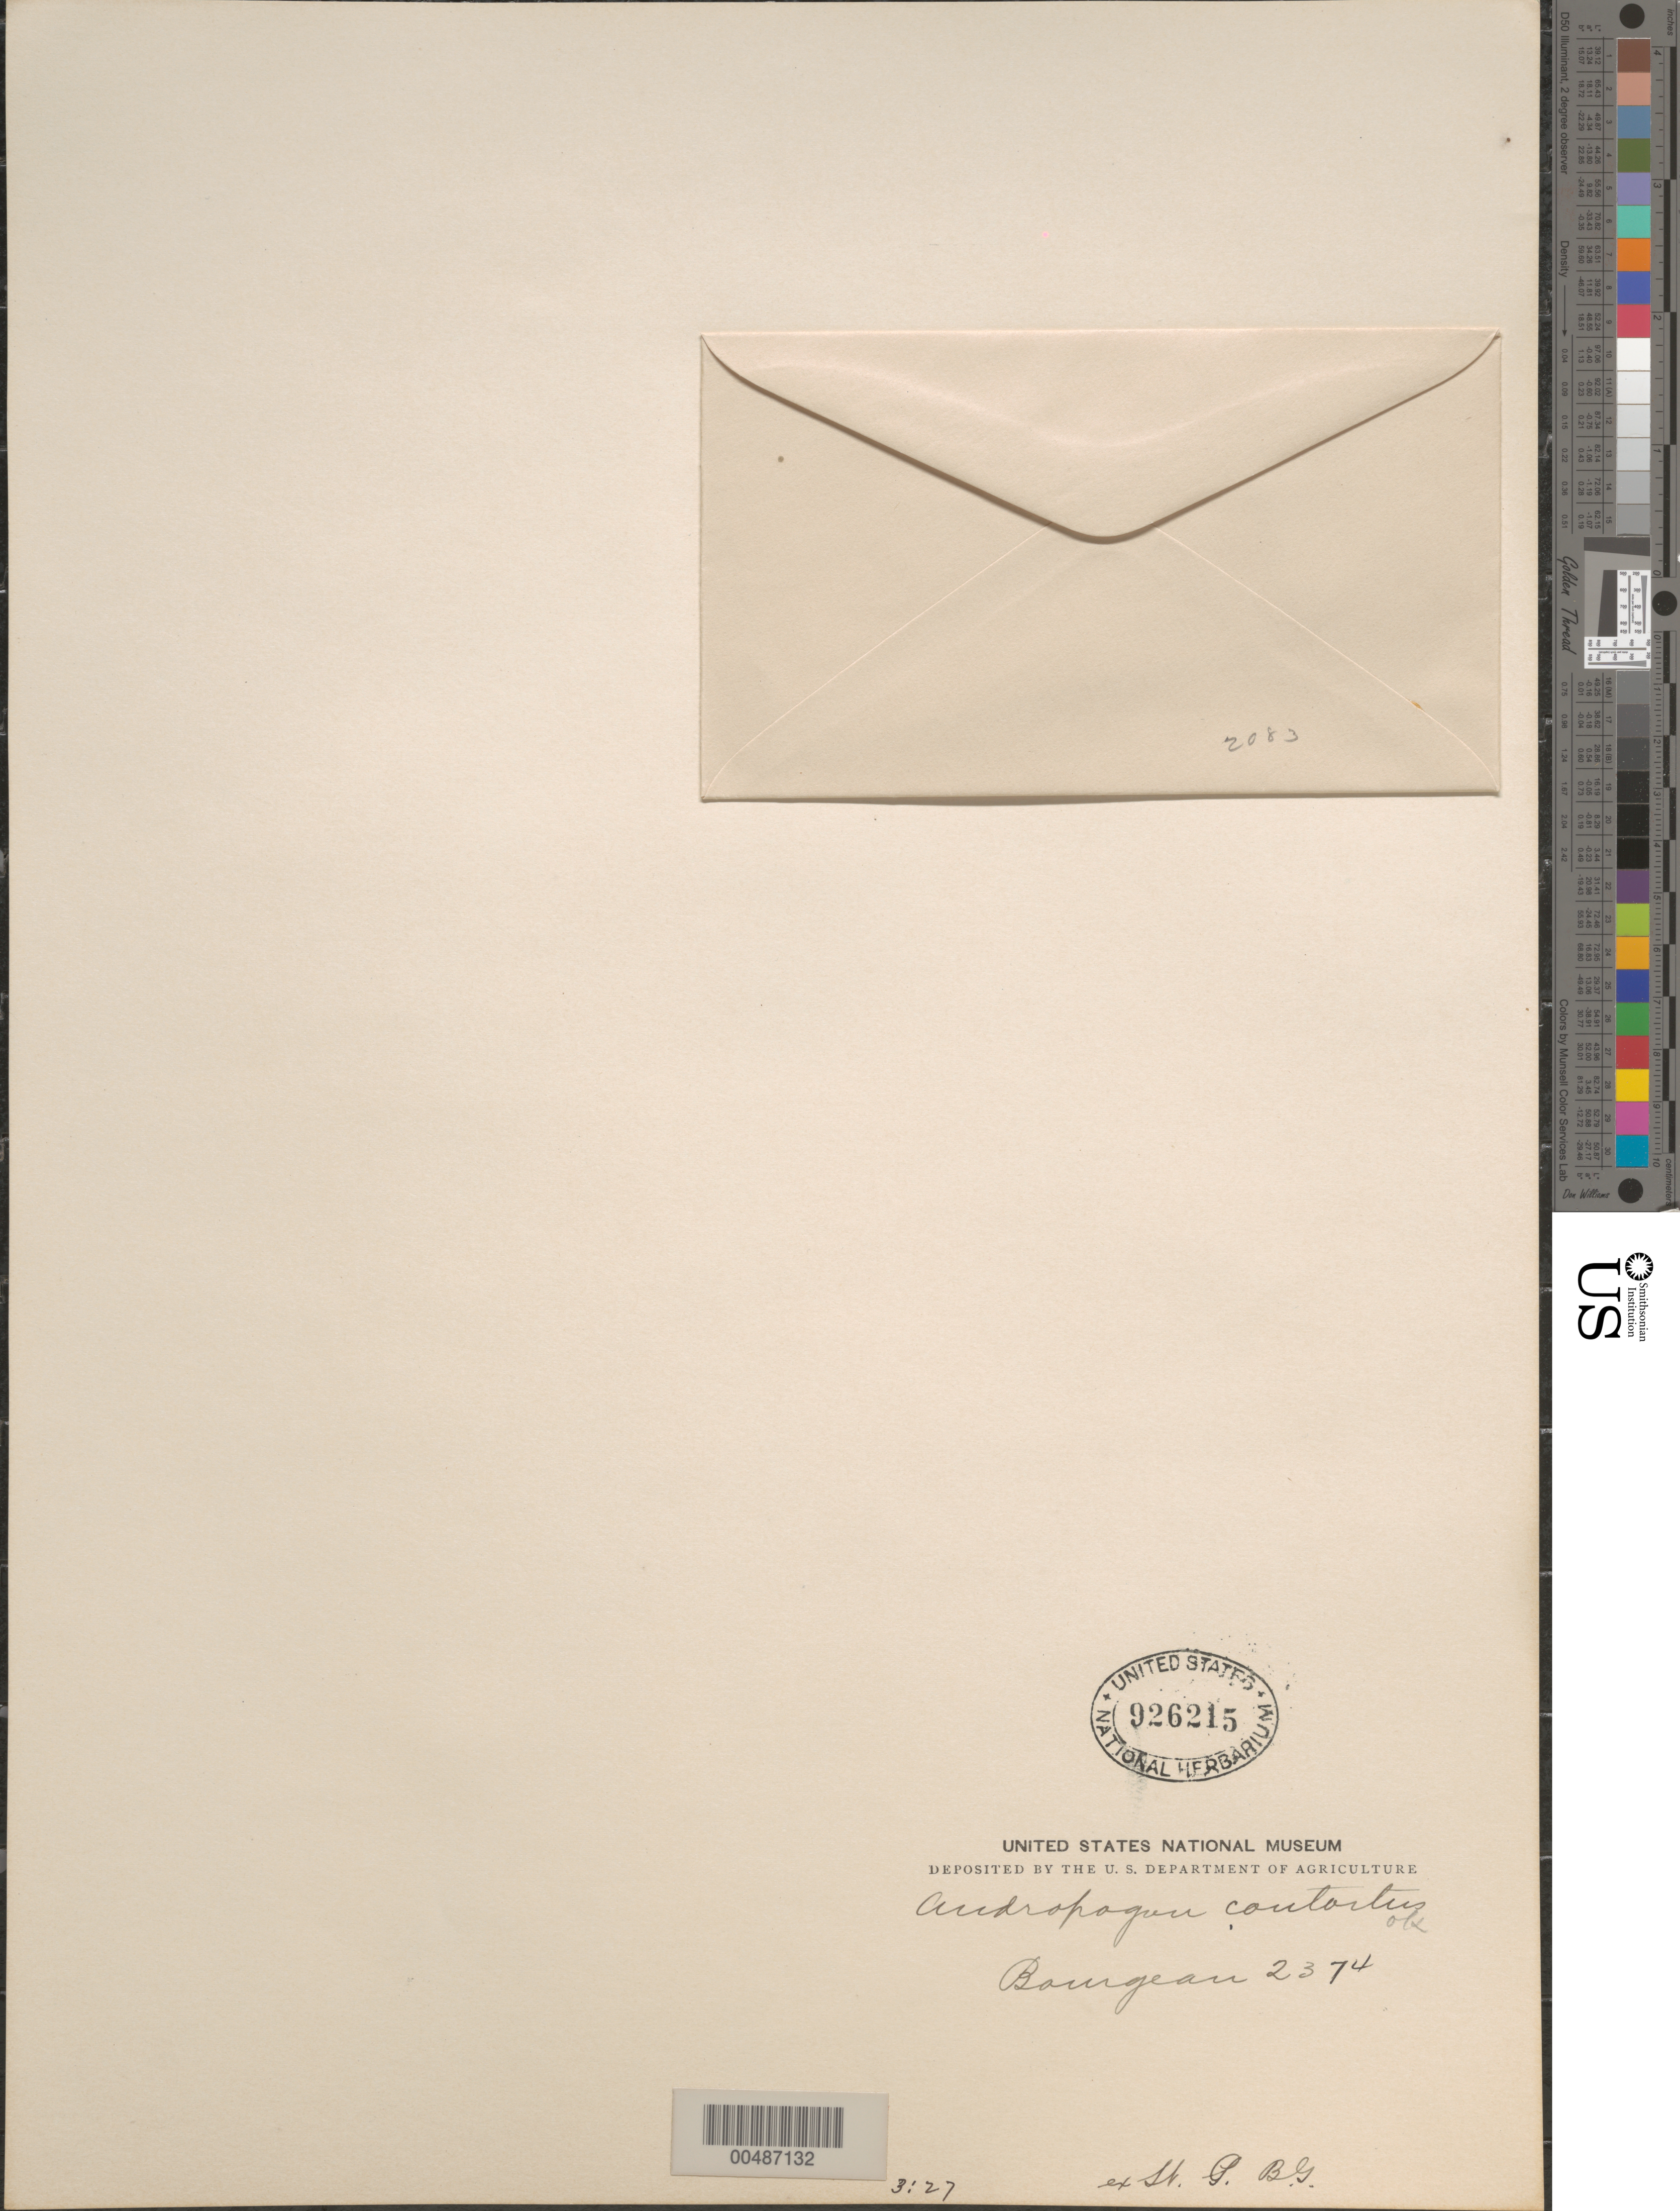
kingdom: Plantae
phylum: Tracheophyta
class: Liliopsida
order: Poales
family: Poaceae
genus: Heteropogon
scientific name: Heteropogon contortus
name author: (L.) P. Beauv. ex Roem. & Schult.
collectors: E. Bourgeau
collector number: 2374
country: Mexico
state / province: Jalisco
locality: San Ramon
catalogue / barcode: US 926215